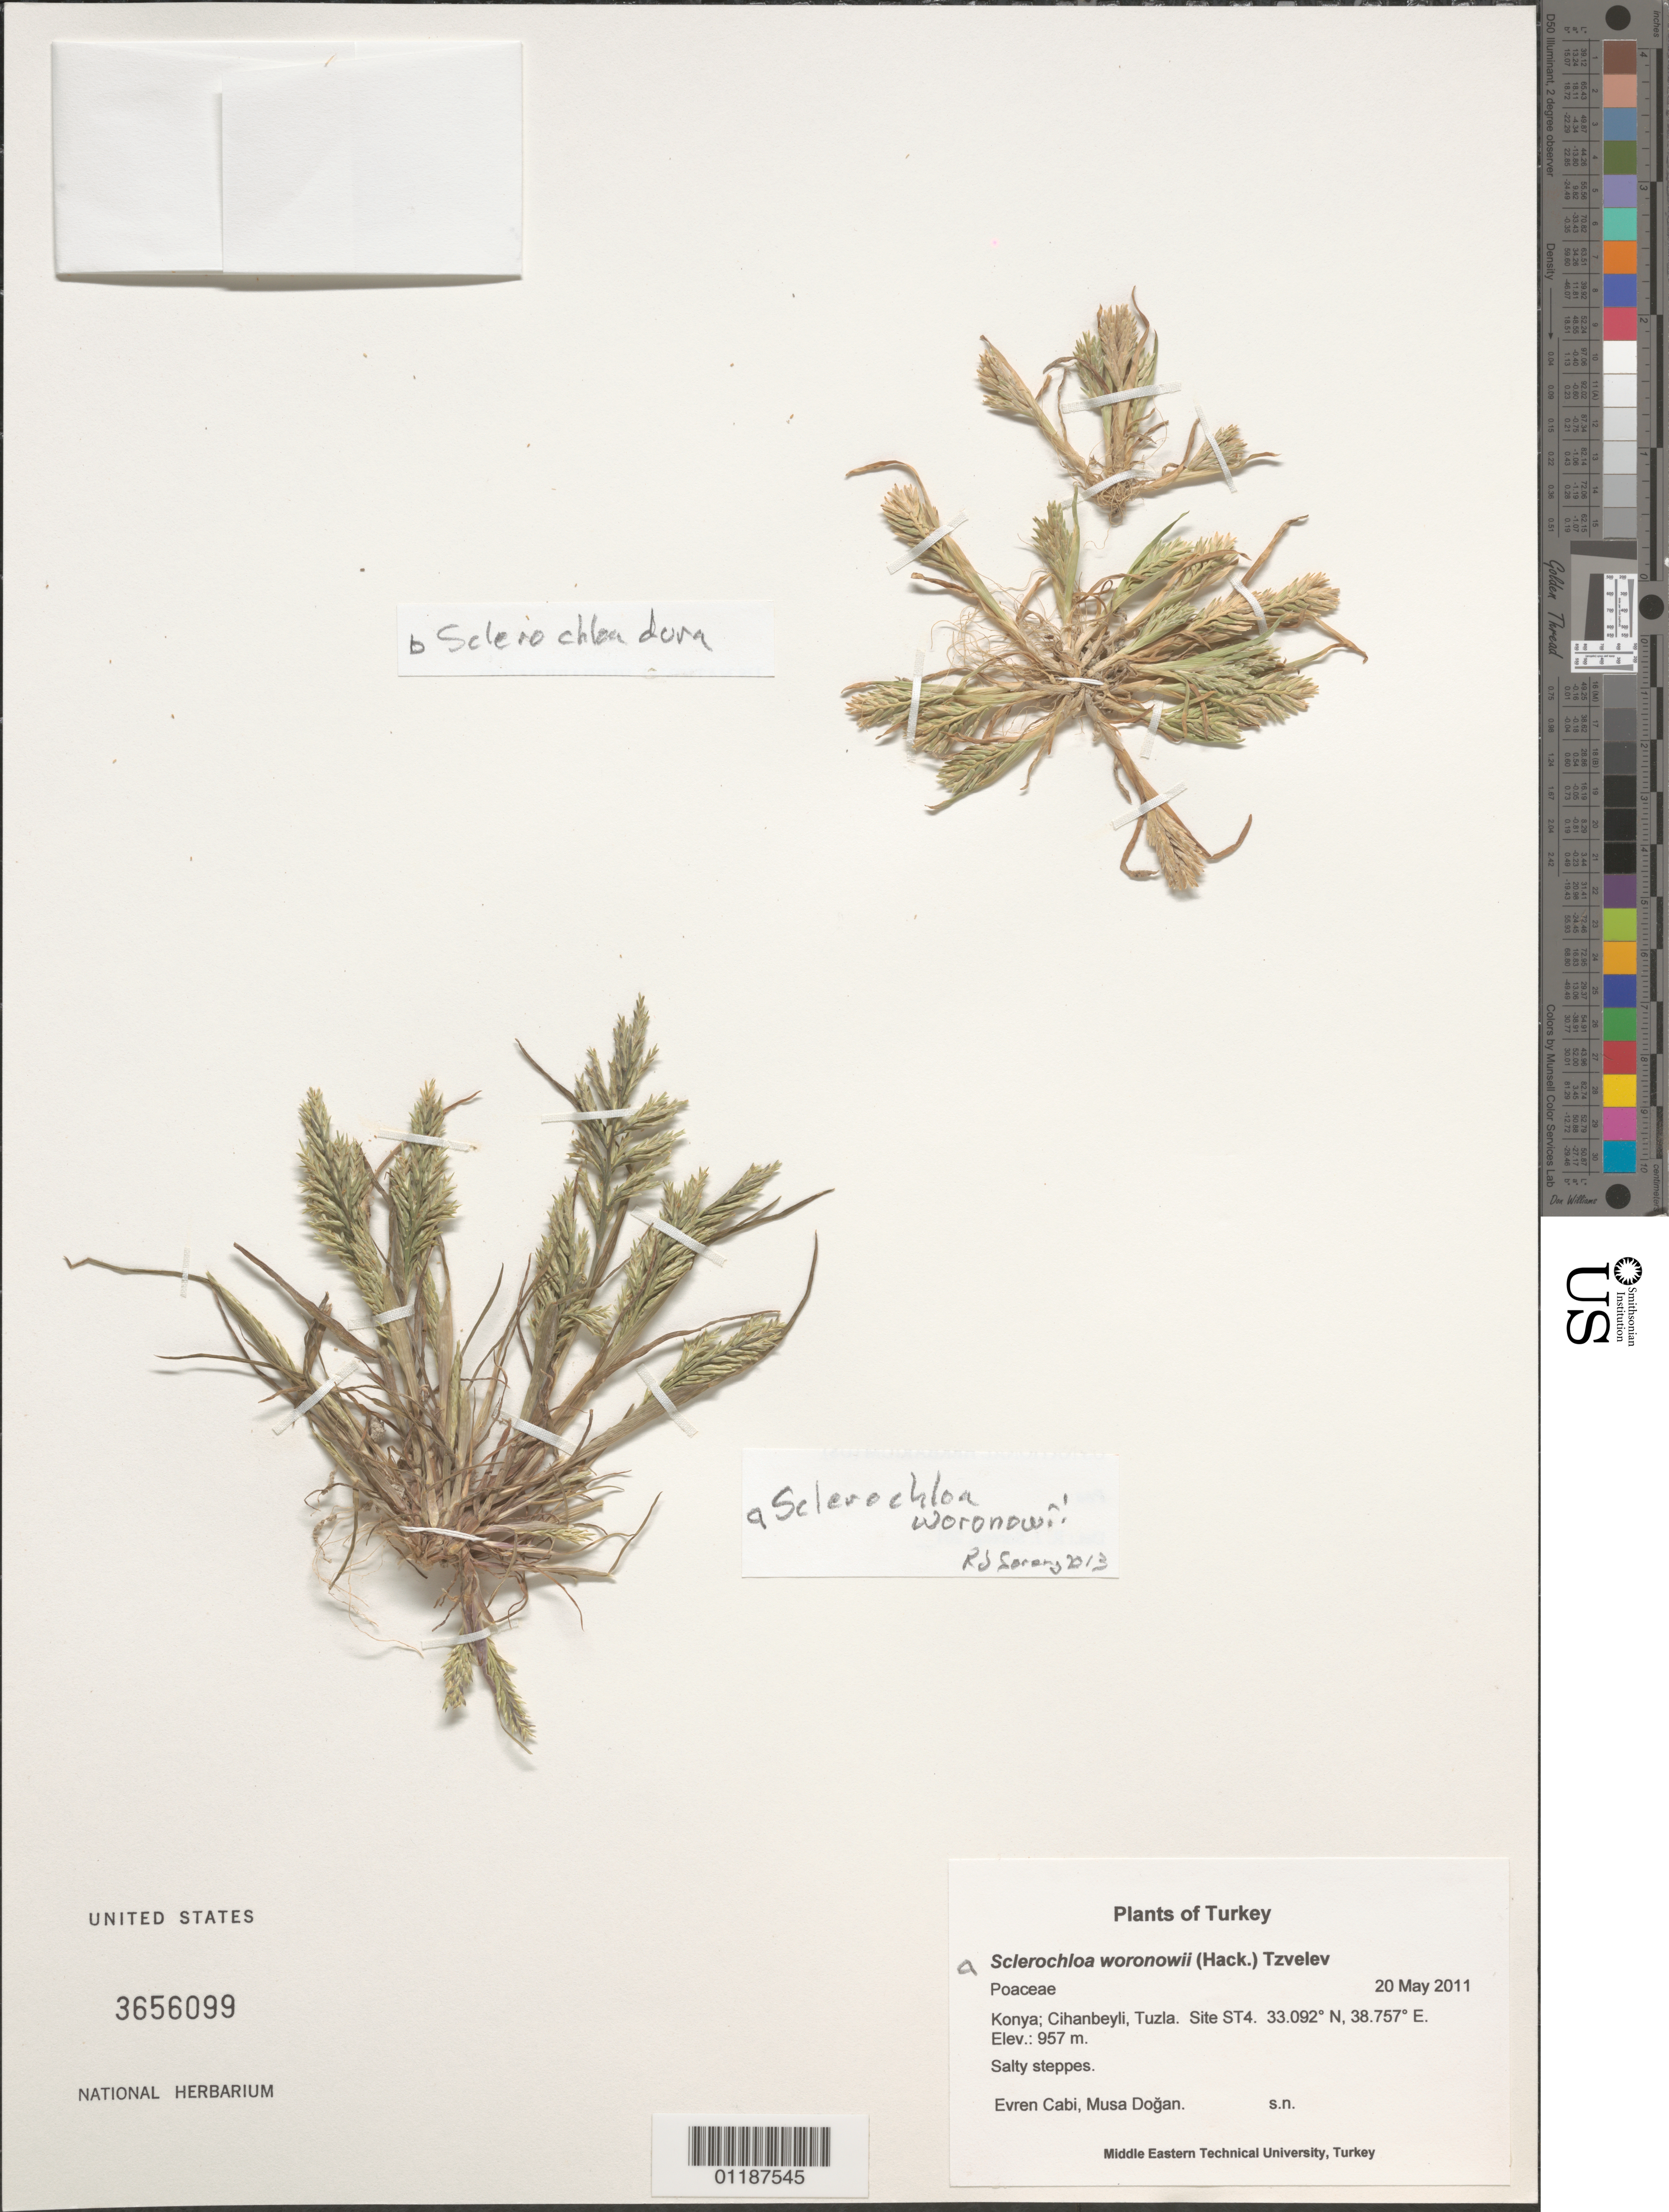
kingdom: Plantae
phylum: Tracheophyta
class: Liliopsida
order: Poales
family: Poaceae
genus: Sclerochloa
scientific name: Sclerochloa woronowii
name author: (Hack.) Tzvelev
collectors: C. Evren & M. Doğan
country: Turkey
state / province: Konya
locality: Cihanbeyli, Tuzla. Site ST4.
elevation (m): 957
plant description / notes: second collection Sclerochloa dura on same sheet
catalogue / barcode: US 3656099